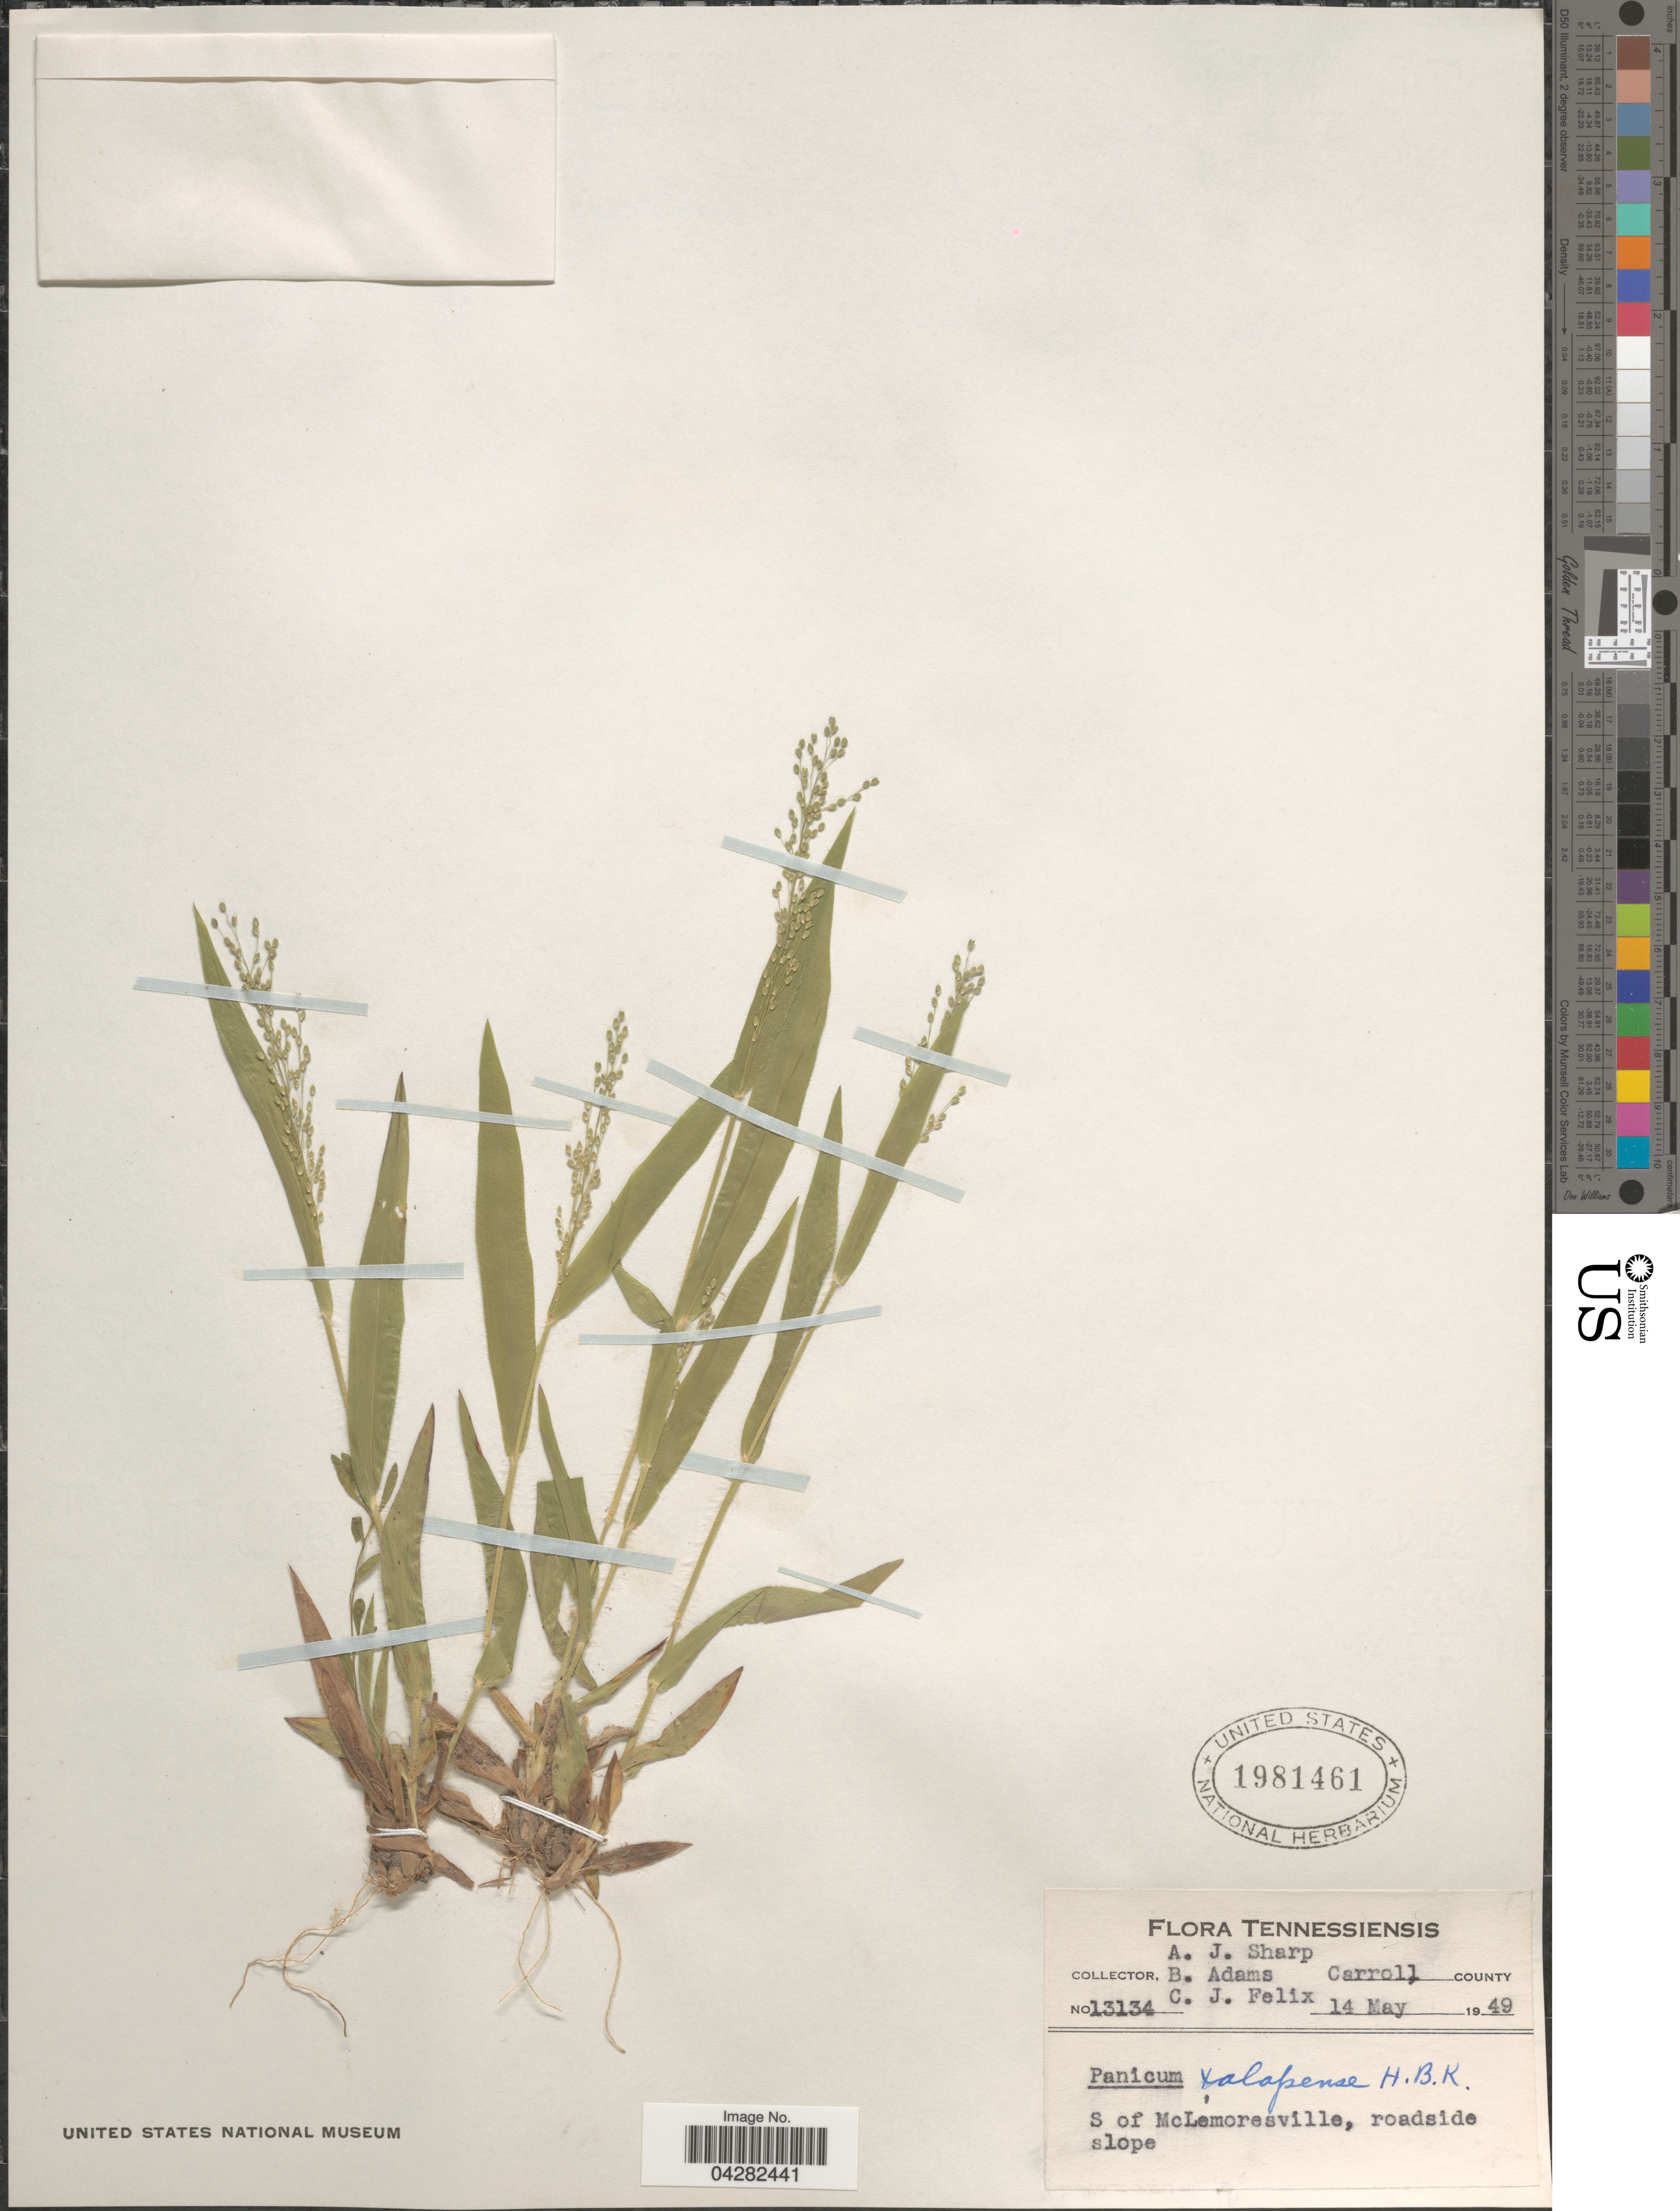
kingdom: Plantae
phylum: Tracheophyta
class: Liliopsida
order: Poales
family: Poaceae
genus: Dichanthelium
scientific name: Dichanthelium laxiflorum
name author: (Lam.) Gould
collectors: A. J. Sharp, B. Adams & C. Felix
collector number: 13134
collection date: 1949-05-14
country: United States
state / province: Tennessee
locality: Tennessiensis. Carroll County. S of McLemoresville, roadside slope.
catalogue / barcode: US 1981461